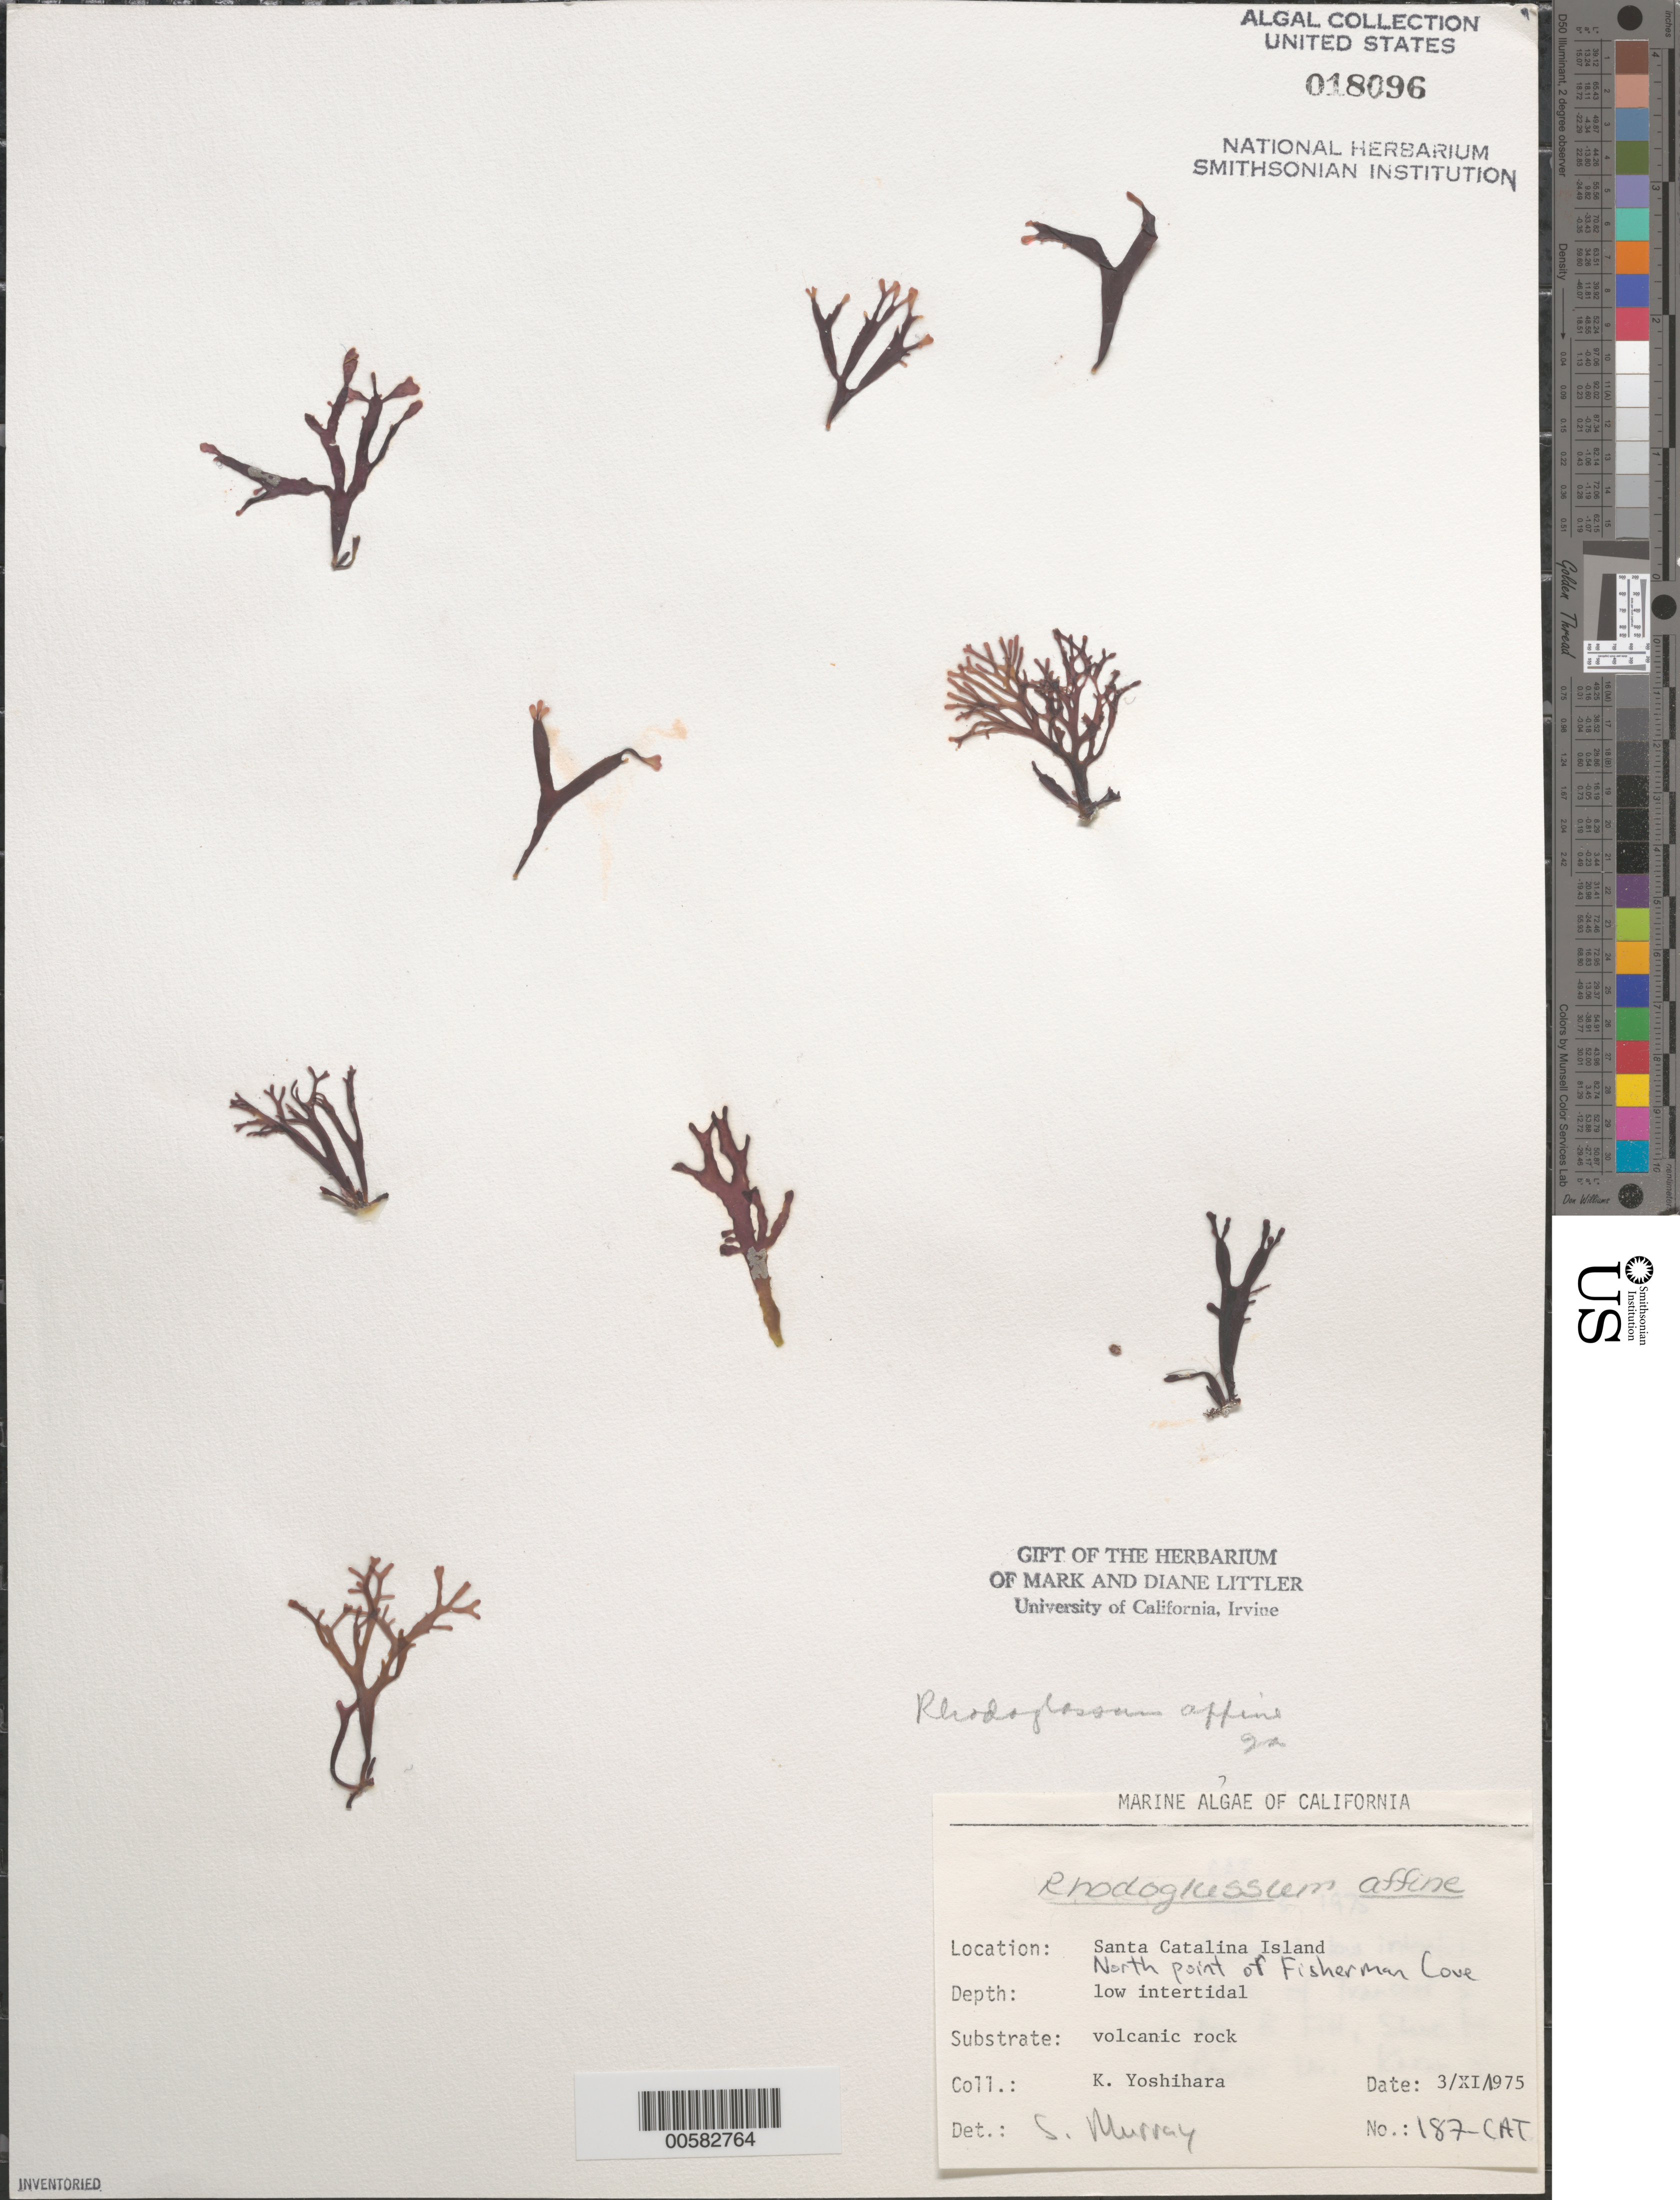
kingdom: Plantae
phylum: Rhodophyta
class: Florideophyceae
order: Gigartinales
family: Gigartinaceae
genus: Mazzaella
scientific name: Mazzaella affinis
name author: (Harvey) Fredericq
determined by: Algae name updating Project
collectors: K. Yoshihara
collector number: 187-cat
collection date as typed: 03 Nov 1975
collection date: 1975-11-03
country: United States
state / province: California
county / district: Los Angeles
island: Santa Catalina Island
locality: Fishermen Cove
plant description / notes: BLM-SOCALBIGHT Rocky Intertidal Survey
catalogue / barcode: US 18096